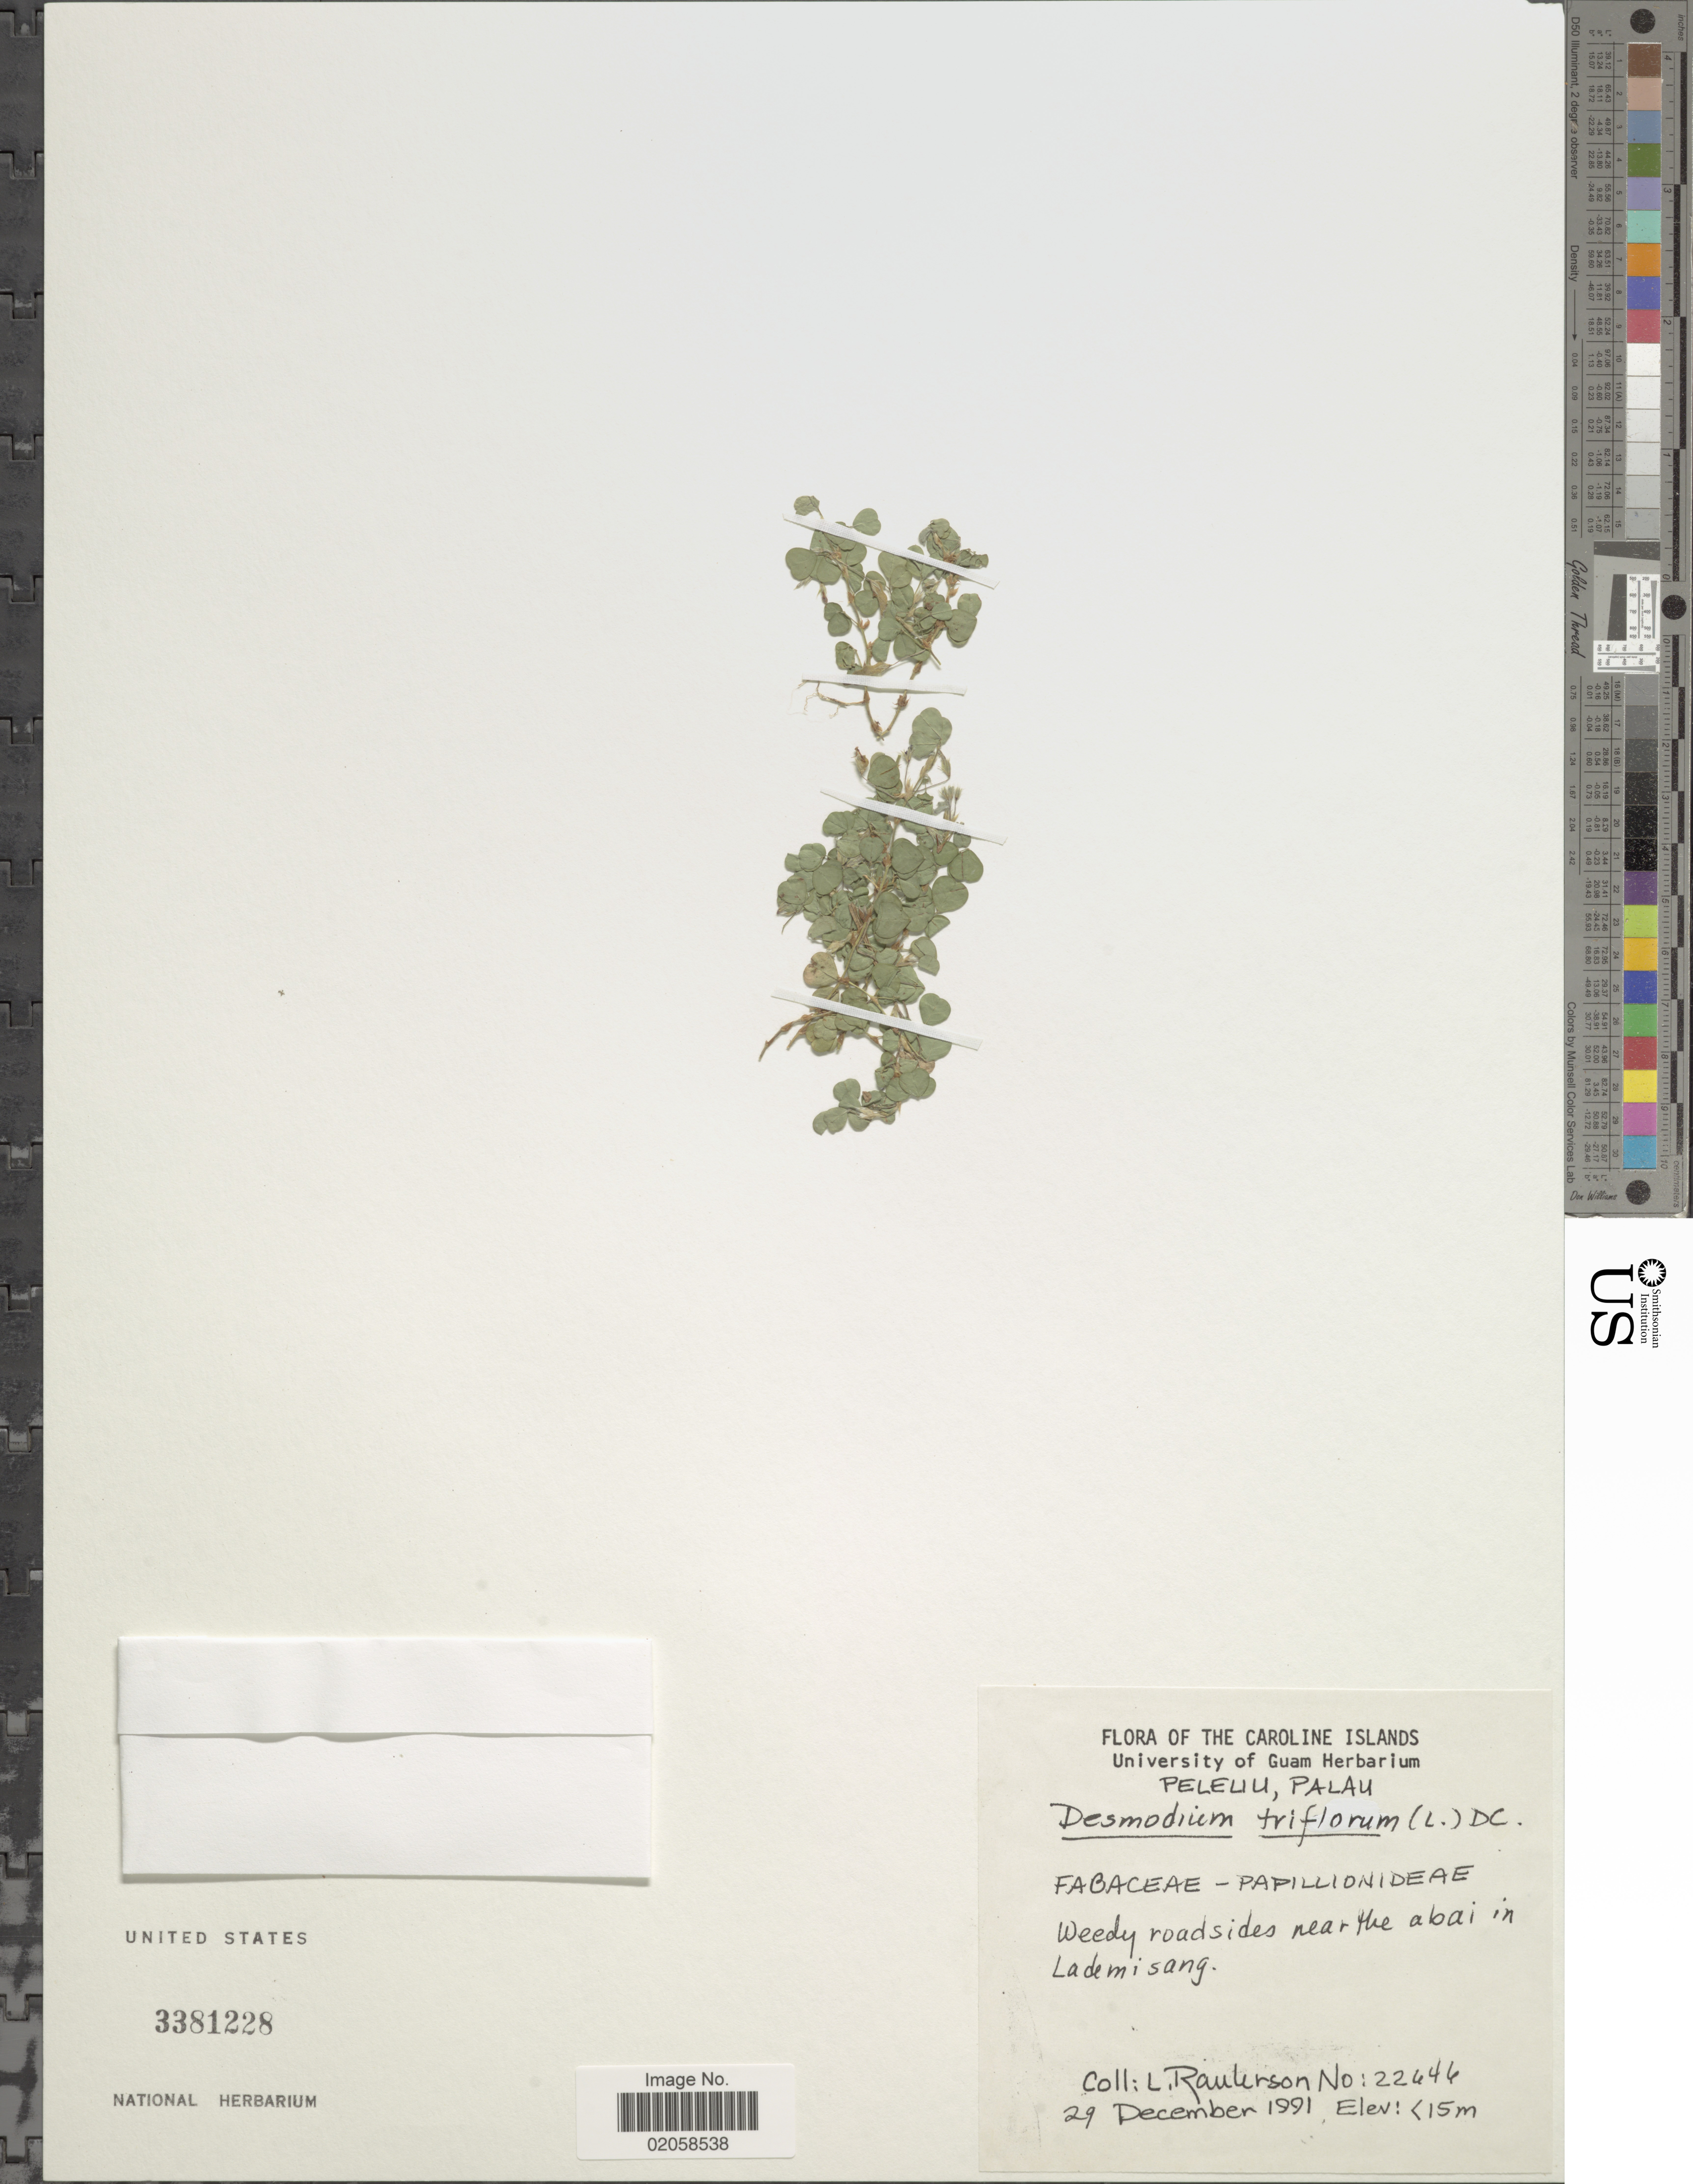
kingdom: Plantae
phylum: Tracheophyta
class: Magnoliopsida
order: Fabales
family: Fabaceae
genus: Grona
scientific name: Grona triflora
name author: (L.) H. Ohashi & K. Ohashi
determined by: Strong, Mark T., (BOT), Smithsonian Institution - National Museum of Natural History (UNITED STATES)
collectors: L. Raulerson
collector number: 22646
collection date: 1991-12-29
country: Palau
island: Beliliou [Peleliu]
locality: Peleliu, Palau, weedy roadsides near the abai in Lademisang.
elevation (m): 15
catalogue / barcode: US 3381228